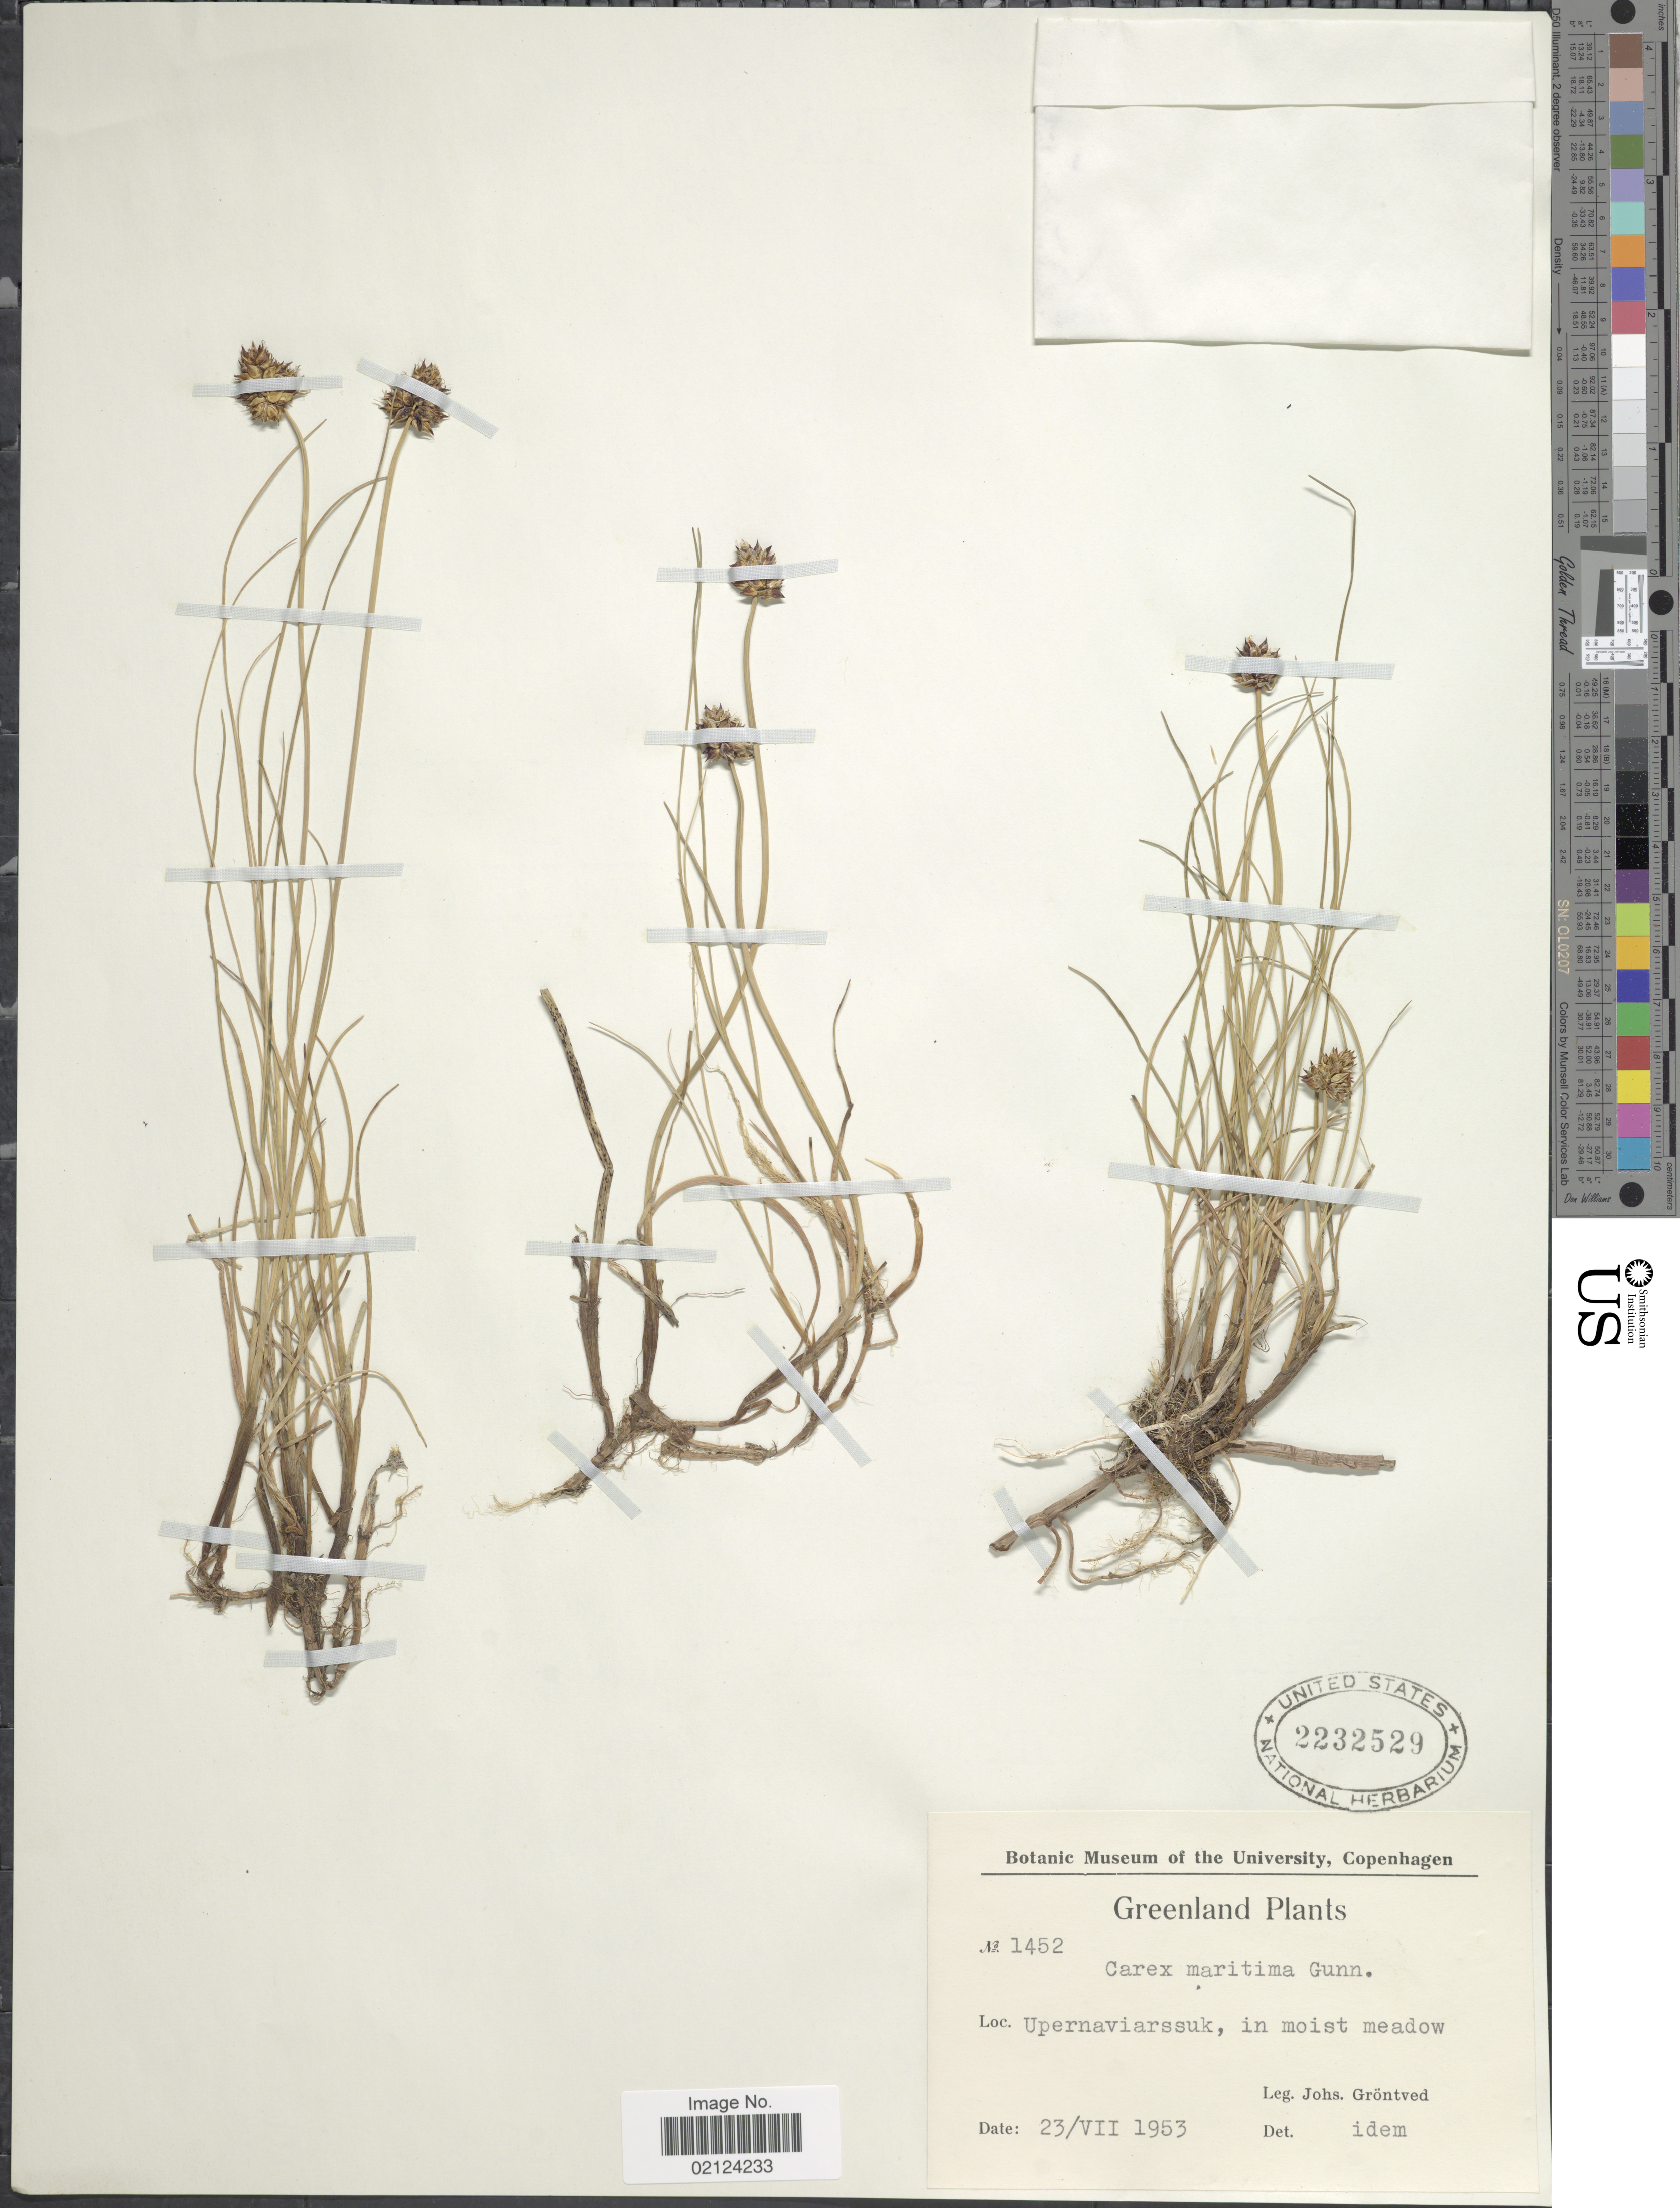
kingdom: Plantae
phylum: Tracheophyta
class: Liliopsida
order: Poales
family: Cyperaceae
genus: Carex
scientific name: Carex maritima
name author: Gunnerus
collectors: J. Gröntved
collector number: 1452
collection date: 1953-07-23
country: Greenland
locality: Upernaviarssuk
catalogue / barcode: US 2232529